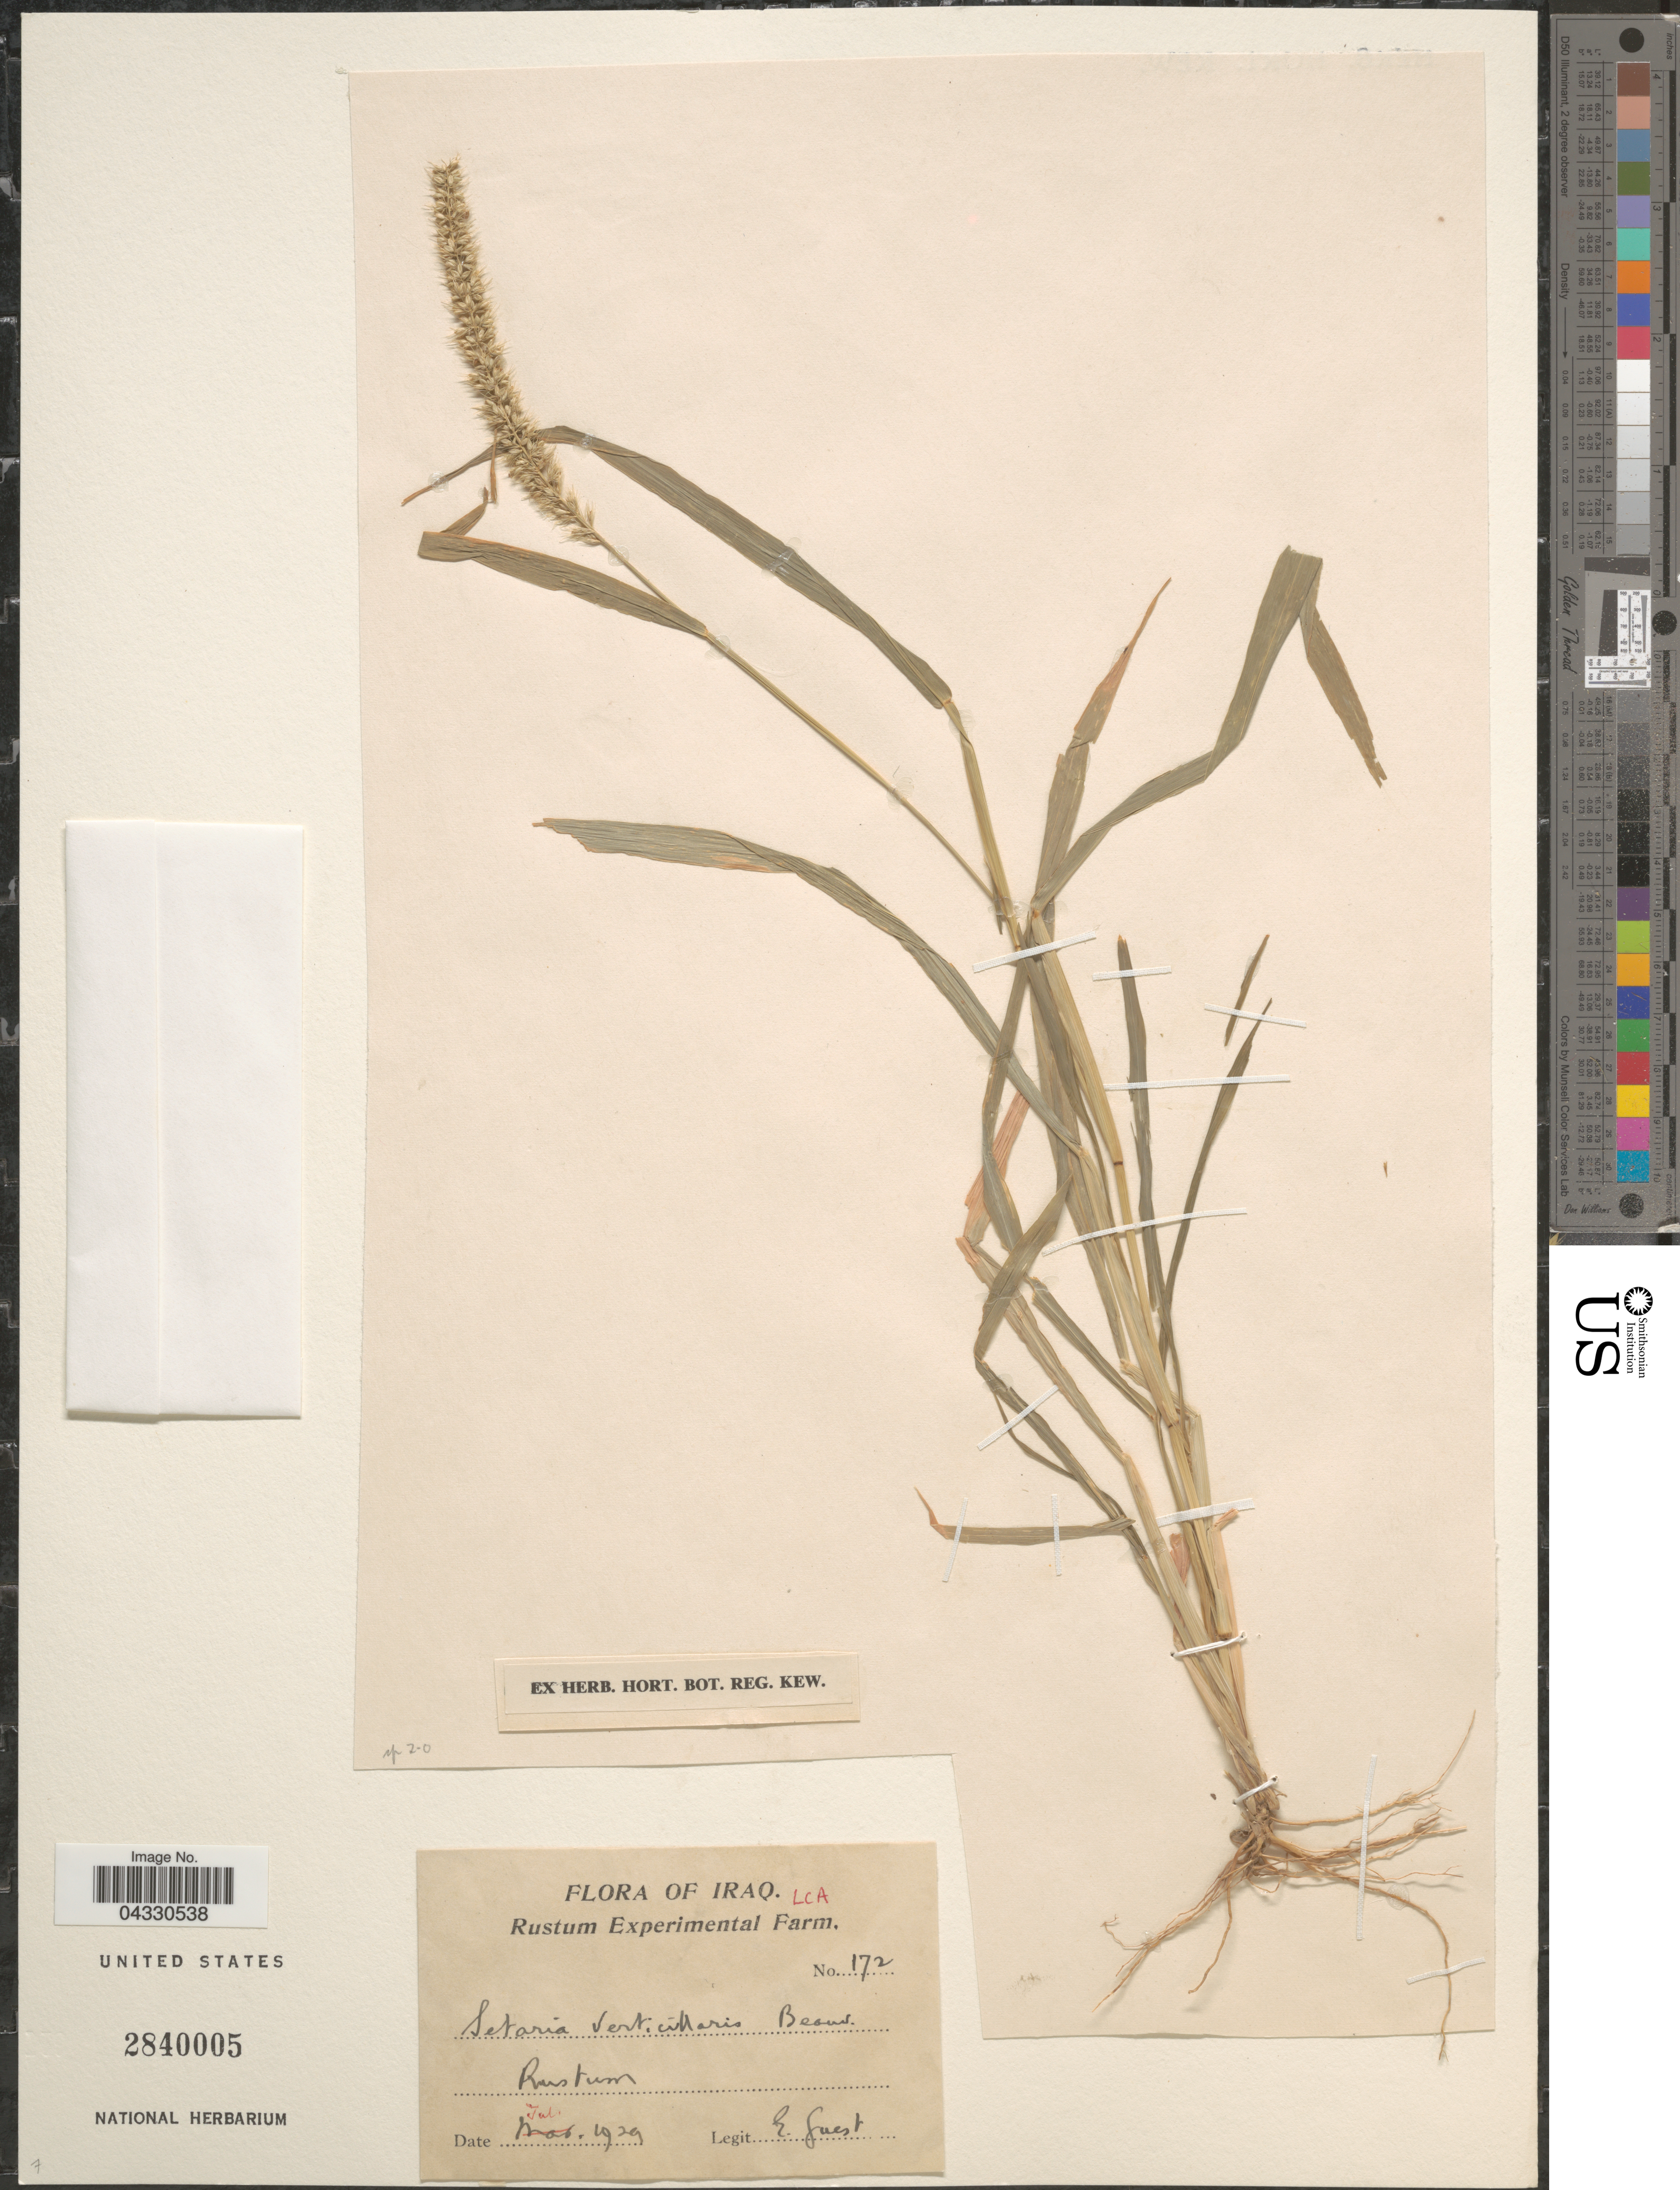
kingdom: Plantae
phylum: Tracheophyta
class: Liliopsida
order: Poales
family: Poaceae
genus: Setaria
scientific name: Setaria verticillata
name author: (L.) P. Beauv.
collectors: E. Guest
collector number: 172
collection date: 1929-07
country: Iraq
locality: Rustum Experimental Farm. Rustum.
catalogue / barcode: US 2840005